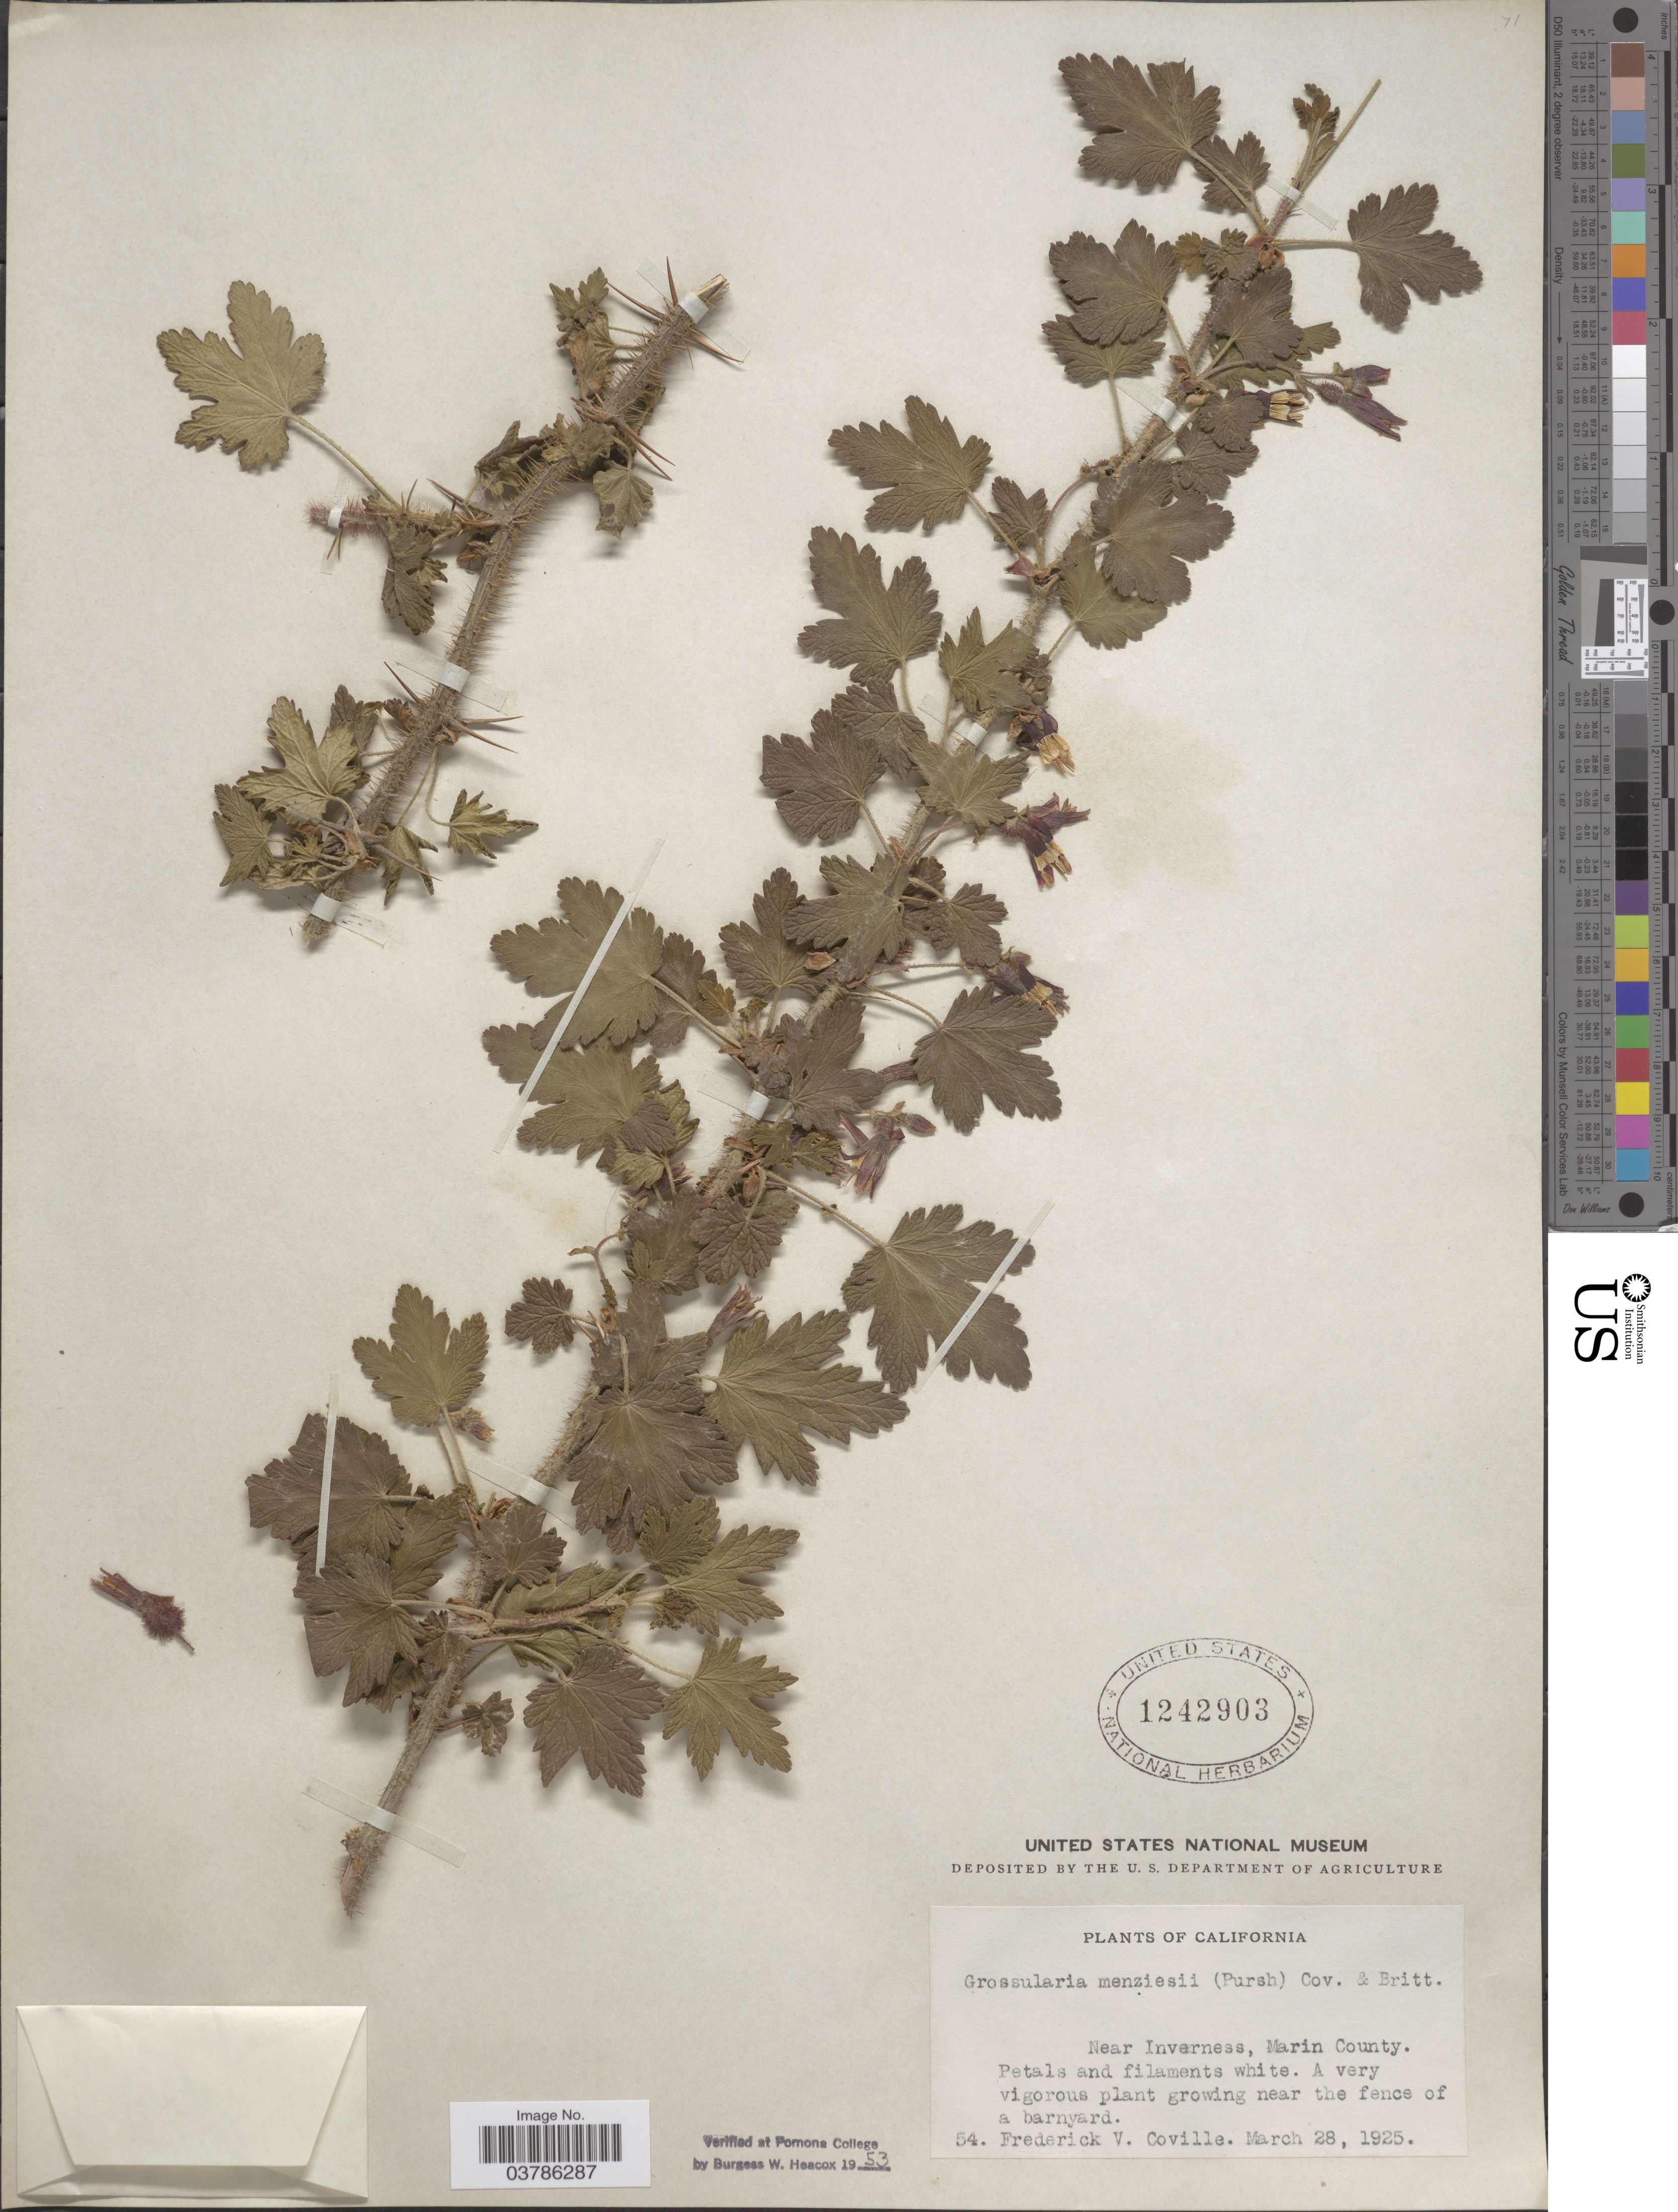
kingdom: Plantae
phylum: Tracheophyta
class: Magnoliopsida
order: Saxifragales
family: Grossulariaceae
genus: Ribes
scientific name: Ribes menziesii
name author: Pursh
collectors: F. V. Coville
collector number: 54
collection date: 1925-03-28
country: United States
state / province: California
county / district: Marin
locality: Near Inverness, Marin County.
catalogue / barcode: US 1242903